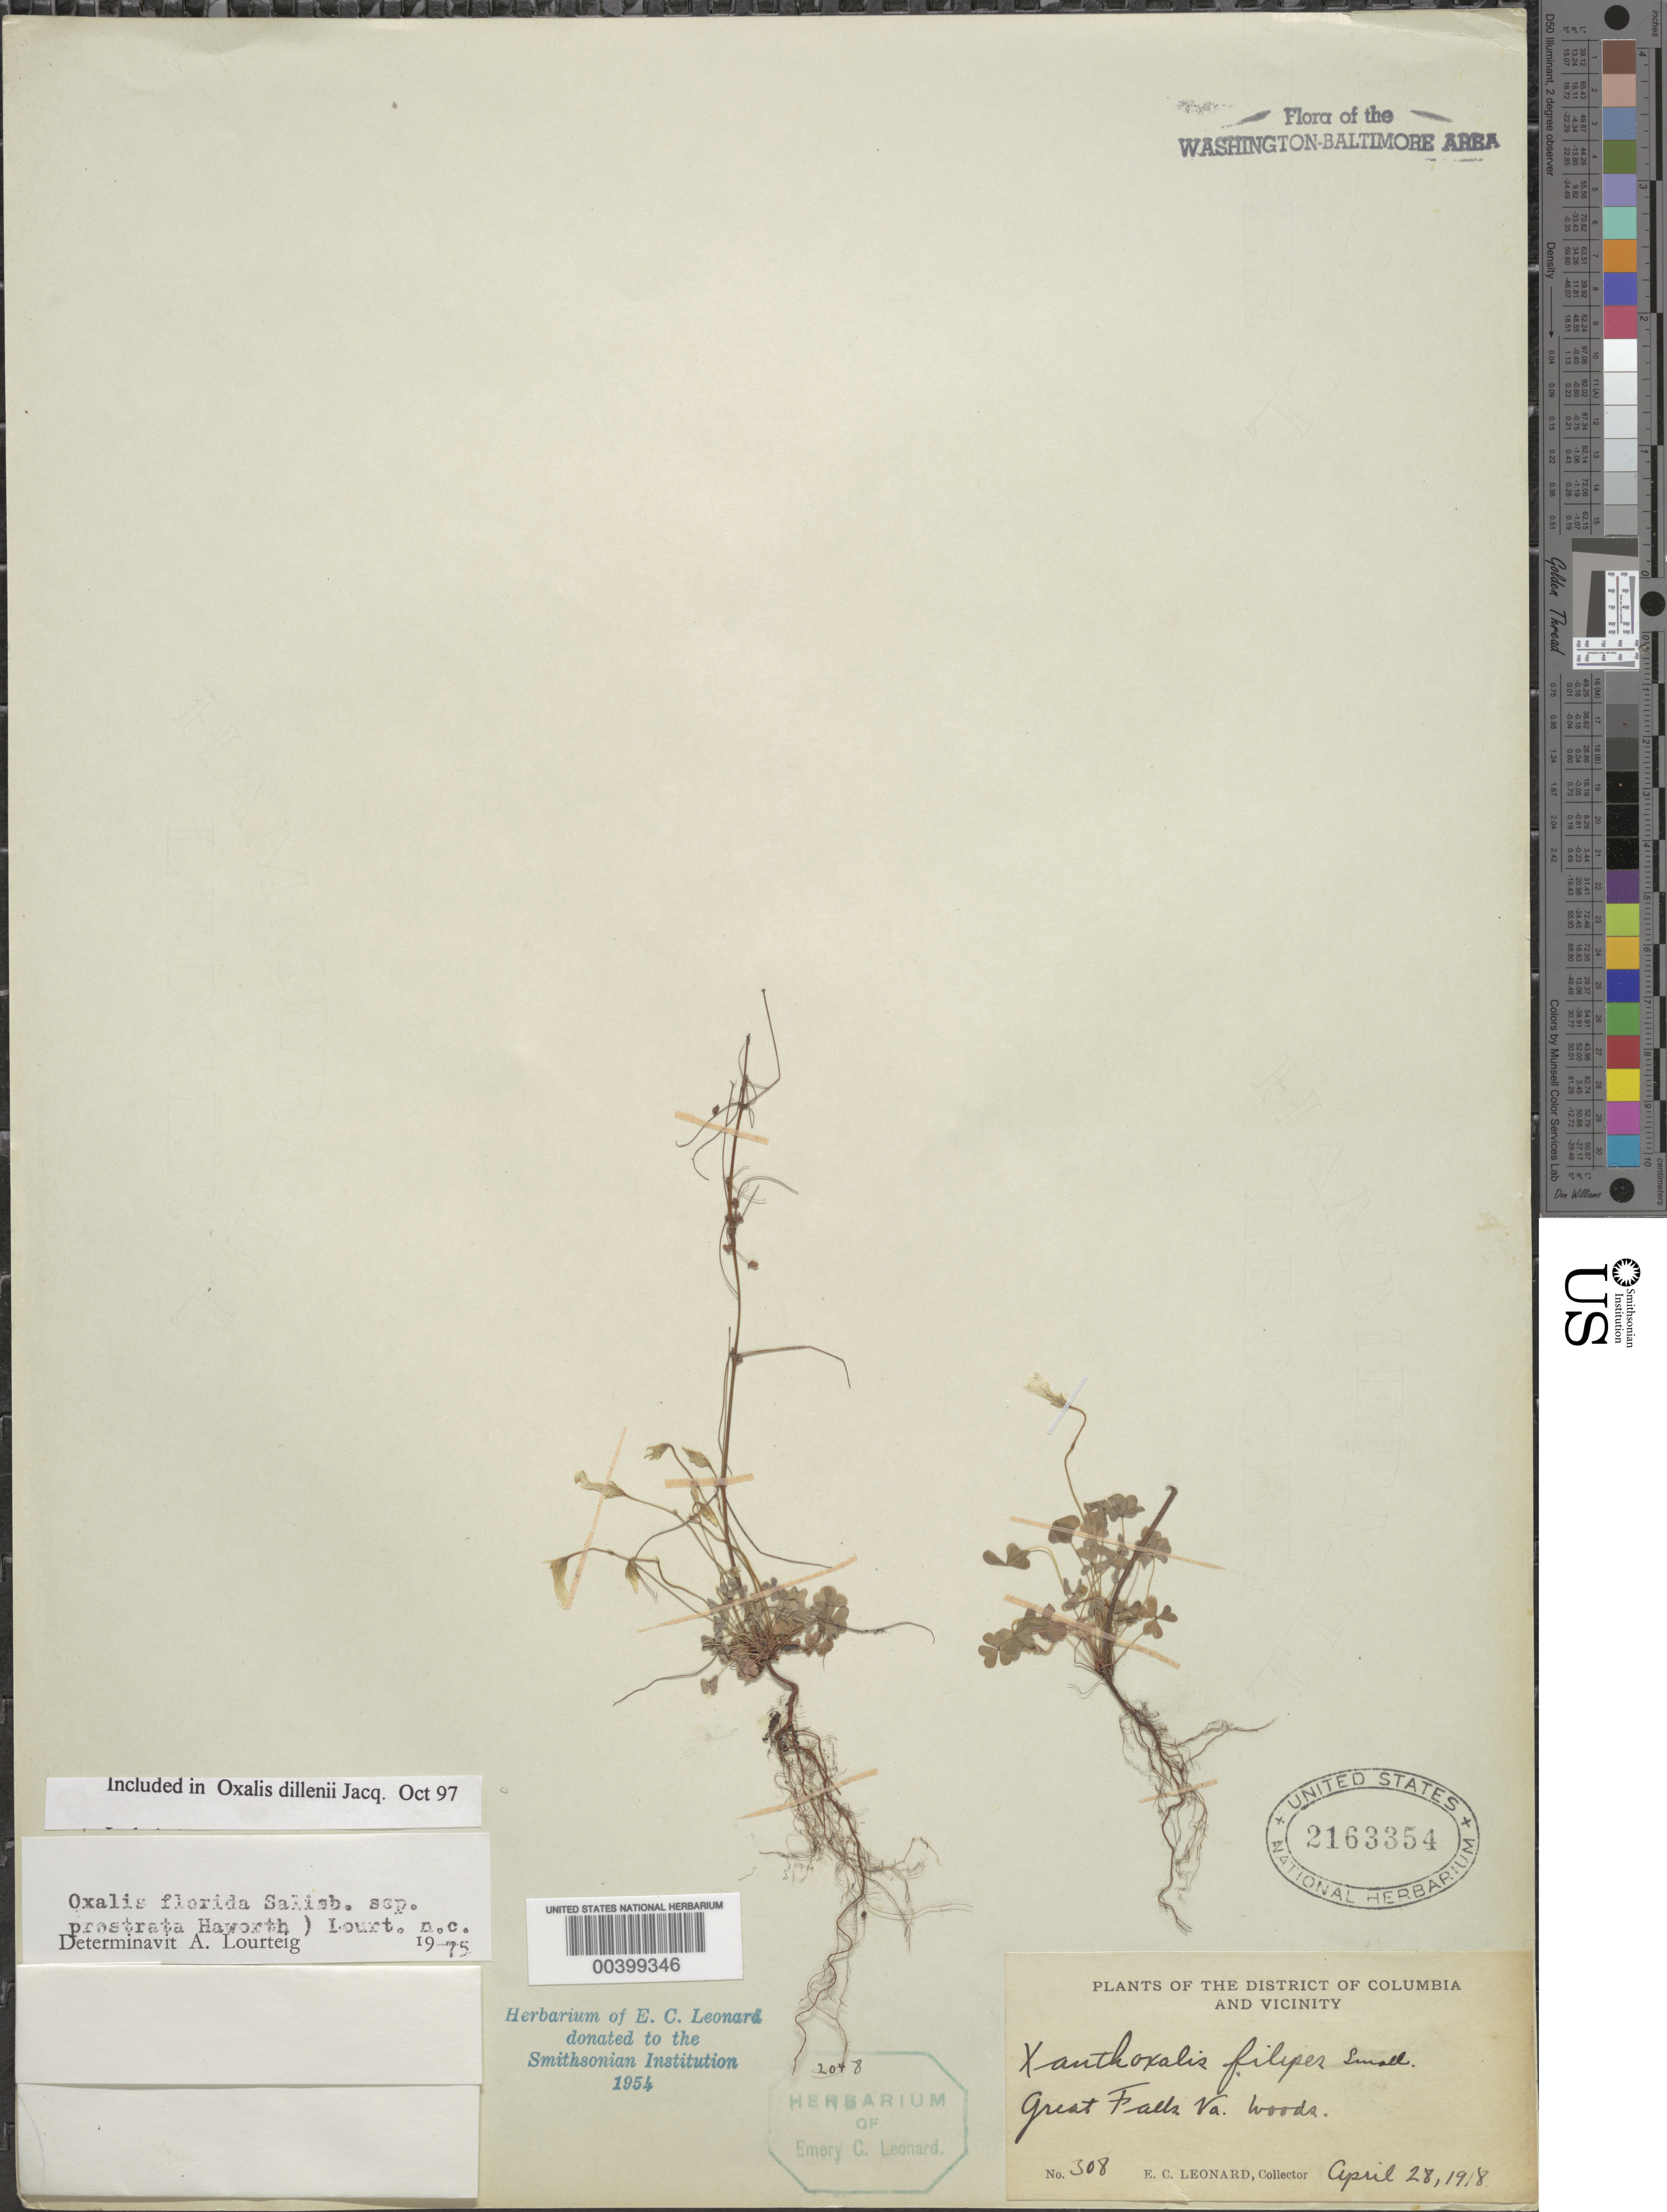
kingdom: Plantae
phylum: Tracheophyta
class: Magnoliopsida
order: Oxalidales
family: Oxalidaceae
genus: Oxalis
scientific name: Oxalis dillenii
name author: Jacq.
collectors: E. C. Leonard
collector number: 308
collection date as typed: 28 Apr 1918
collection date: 1918-04-28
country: United States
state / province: Virginia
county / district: Fairfax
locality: Great Falls C. and O. Canal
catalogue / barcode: US 2163354